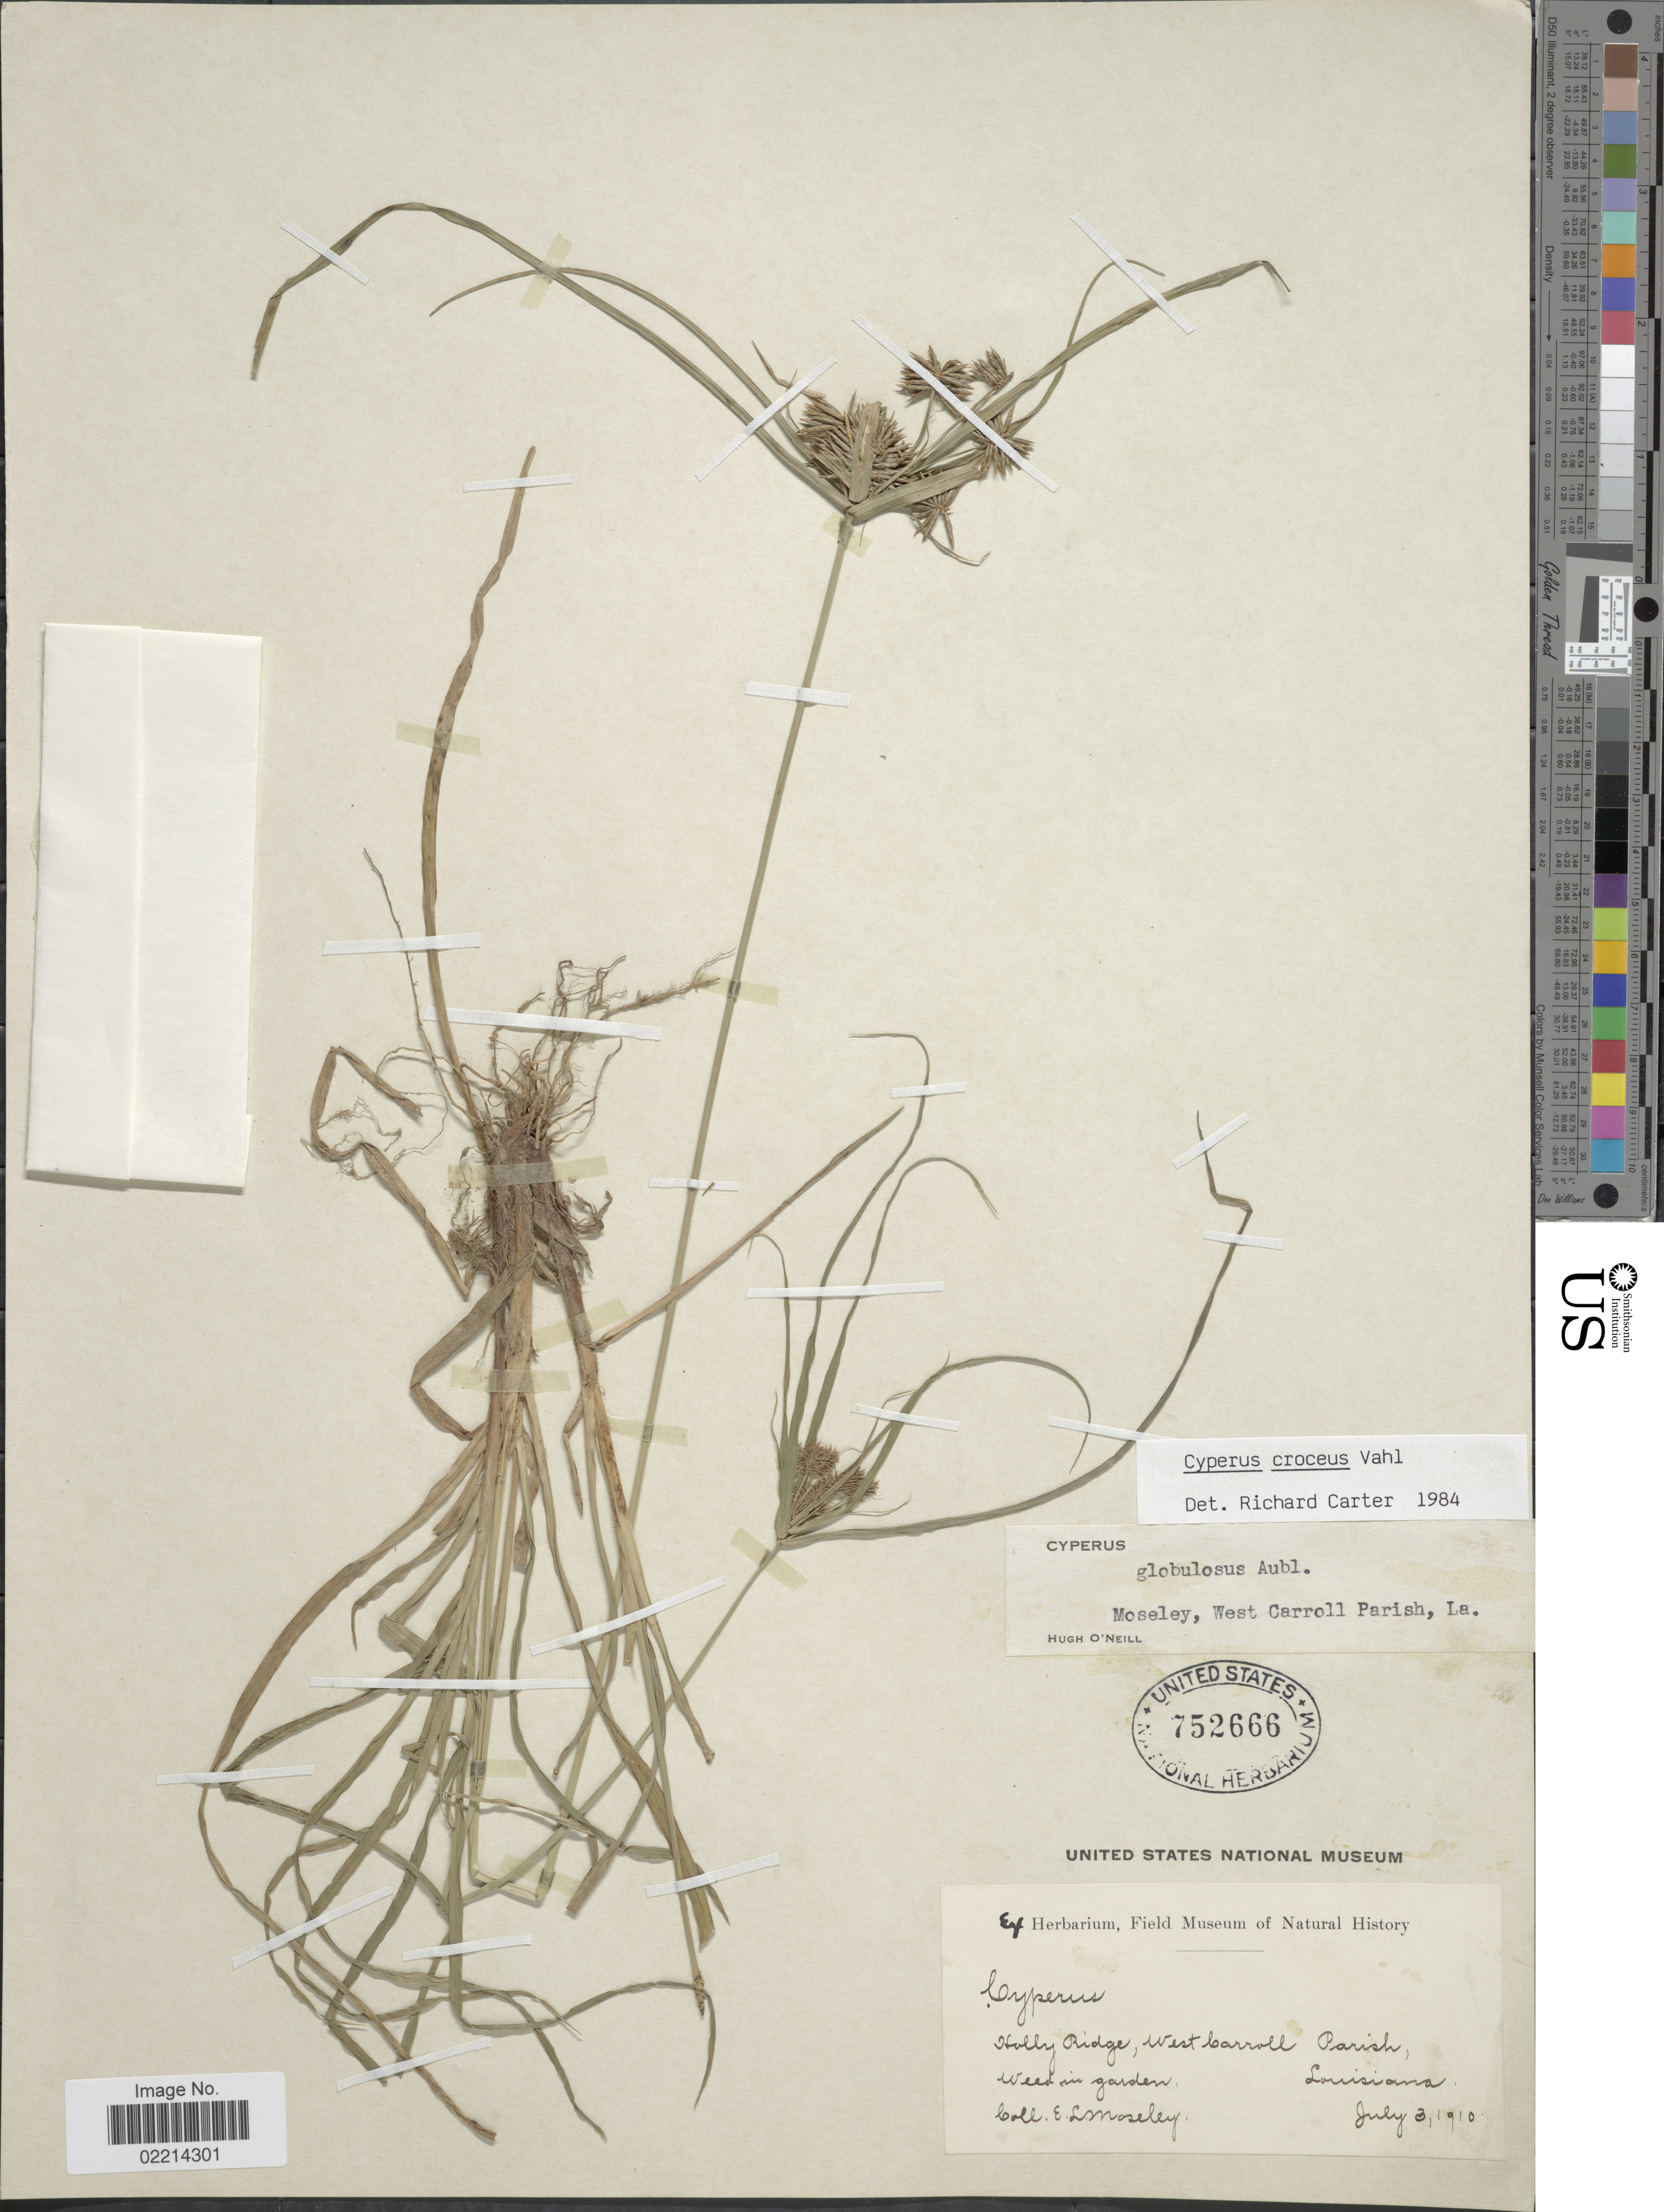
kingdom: Plantae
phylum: Tracheophyta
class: Liliopsida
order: Poales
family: Cyperaceae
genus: Cyperus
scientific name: Cyperus croceus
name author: Vahl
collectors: E. Moseley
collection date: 1910-07-03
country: United States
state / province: Louisiana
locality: Holly Ridge, West Carroll Parish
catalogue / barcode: US 752666